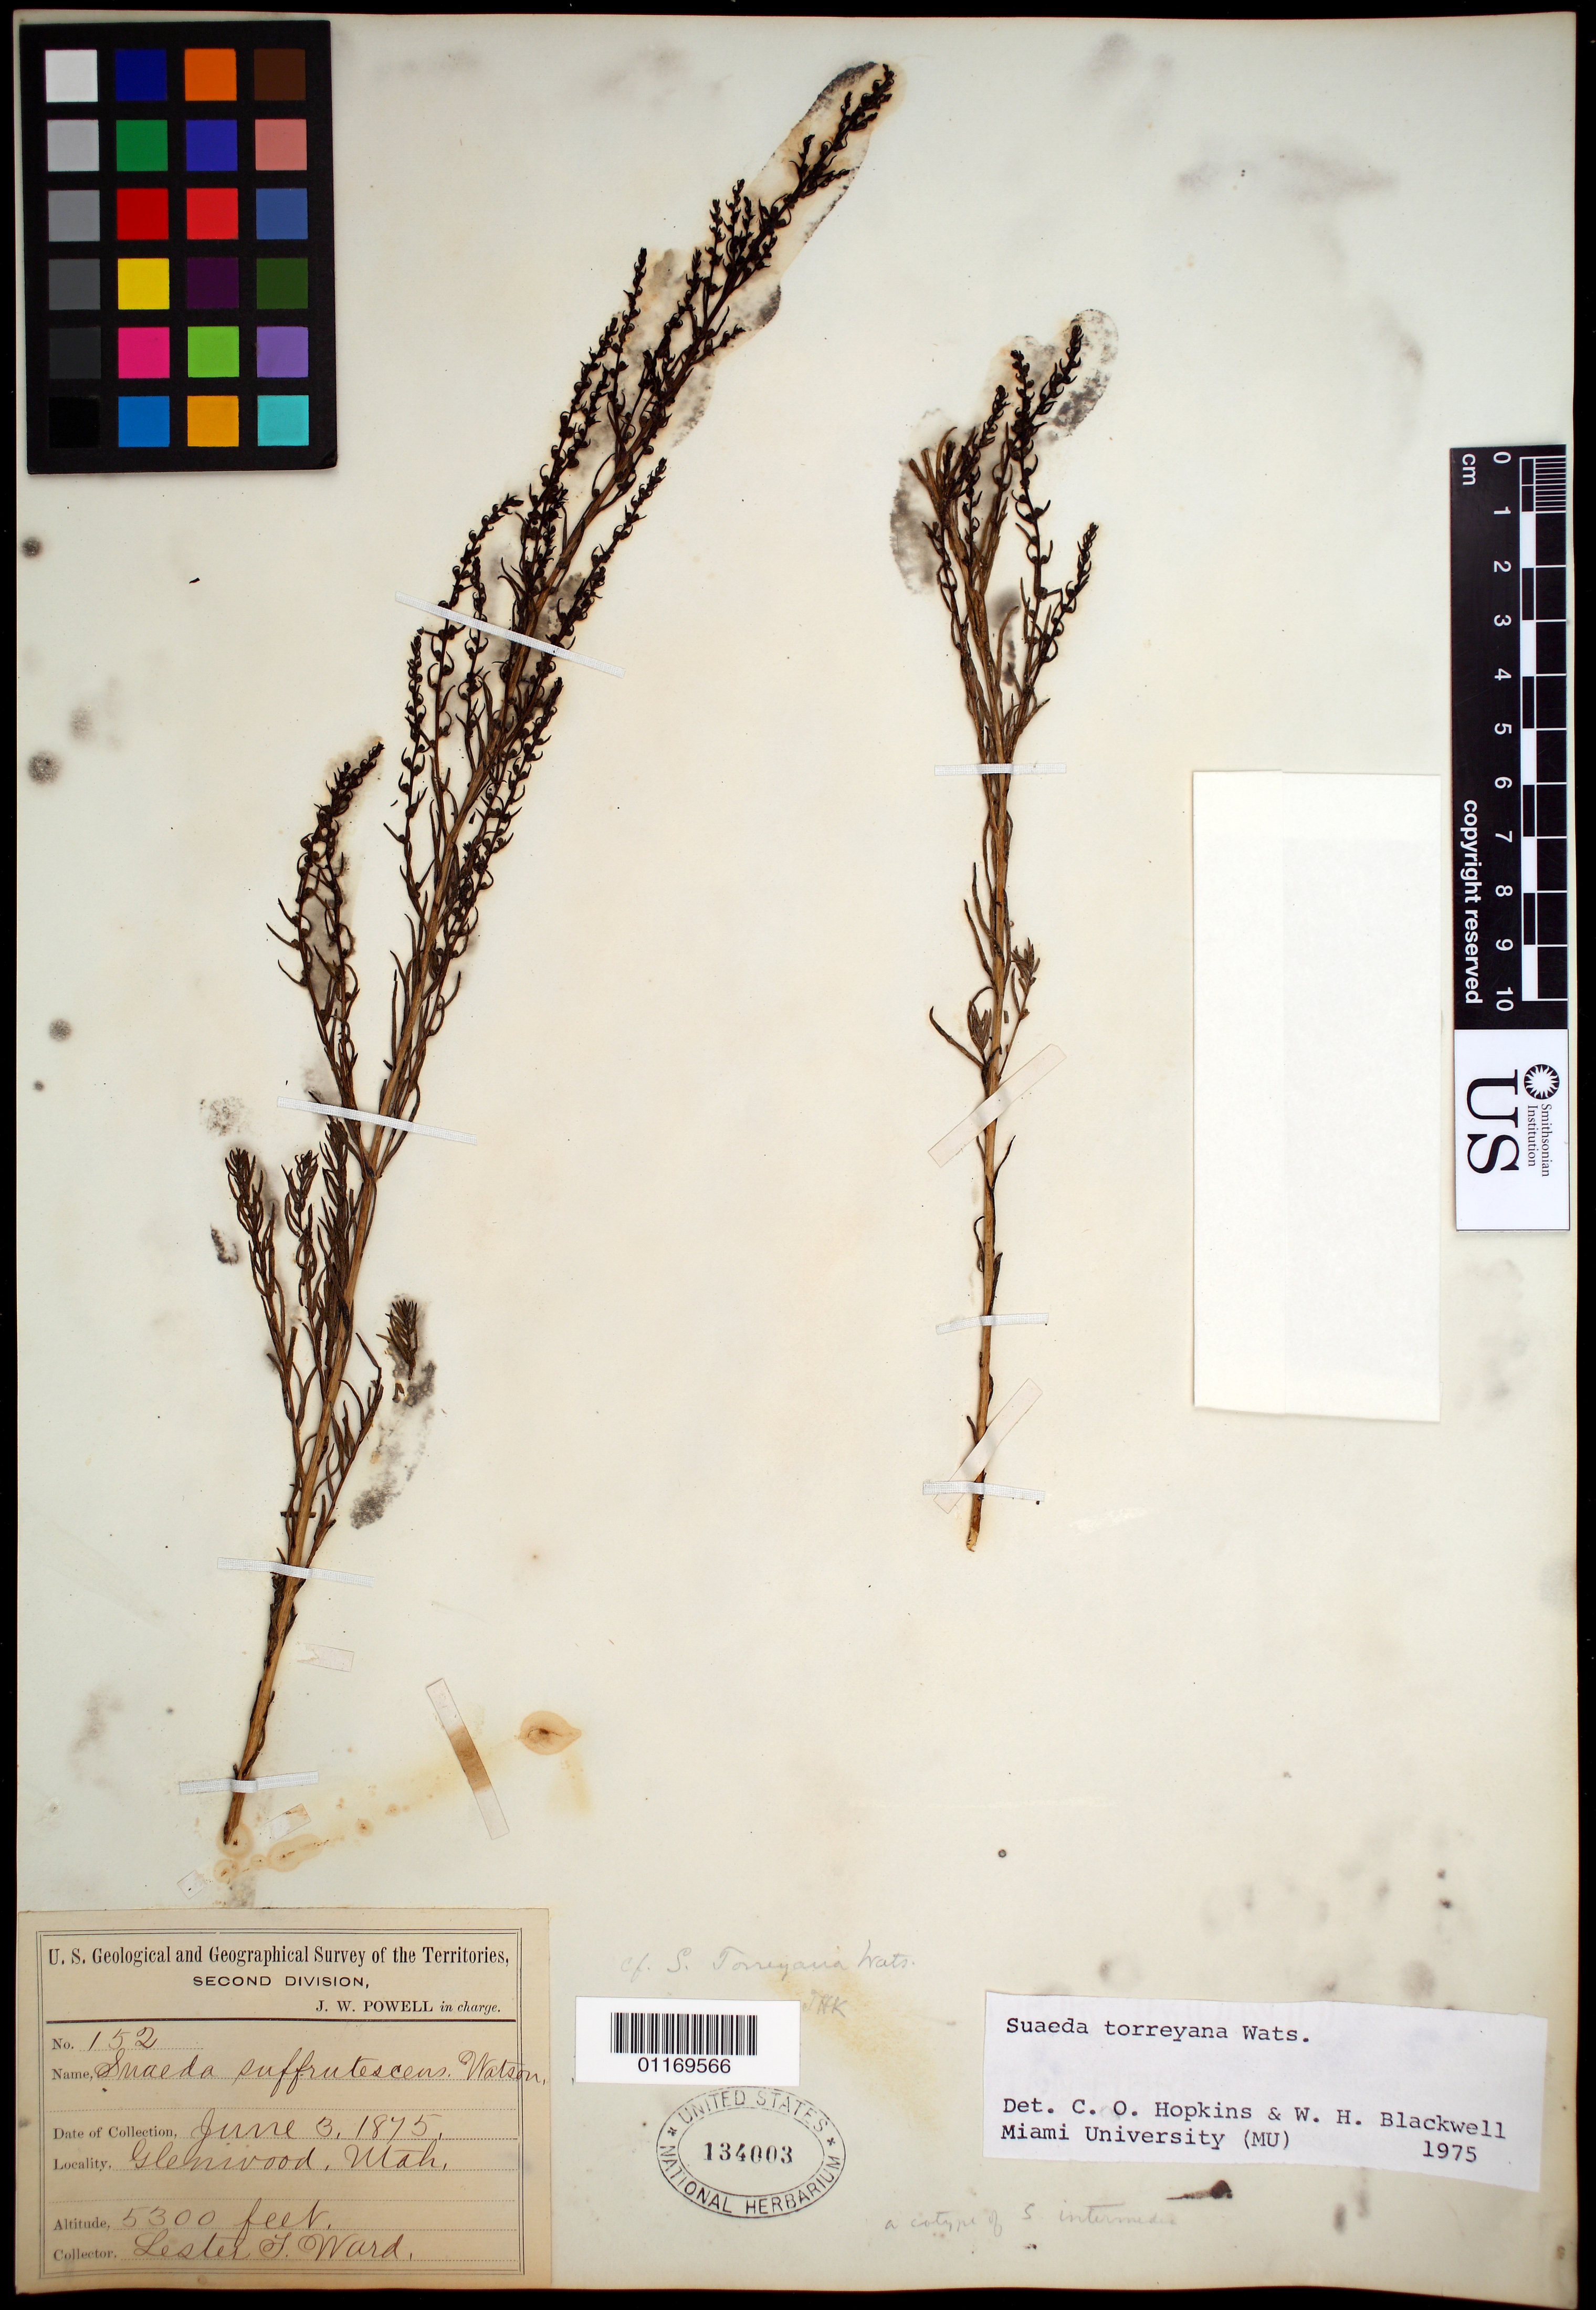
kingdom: Plantae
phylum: Tracheophyta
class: Magnoliopsida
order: Caryophyllales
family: Amaranthaceae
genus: Suaeda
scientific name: Suaeda torreyana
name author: S. Watson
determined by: Hopkins, C. O.; Blackwell, W. H.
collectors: L. F. Ward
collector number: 152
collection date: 1875-06-03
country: United States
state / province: Utah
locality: Glenwood.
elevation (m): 1615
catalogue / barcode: US 134003